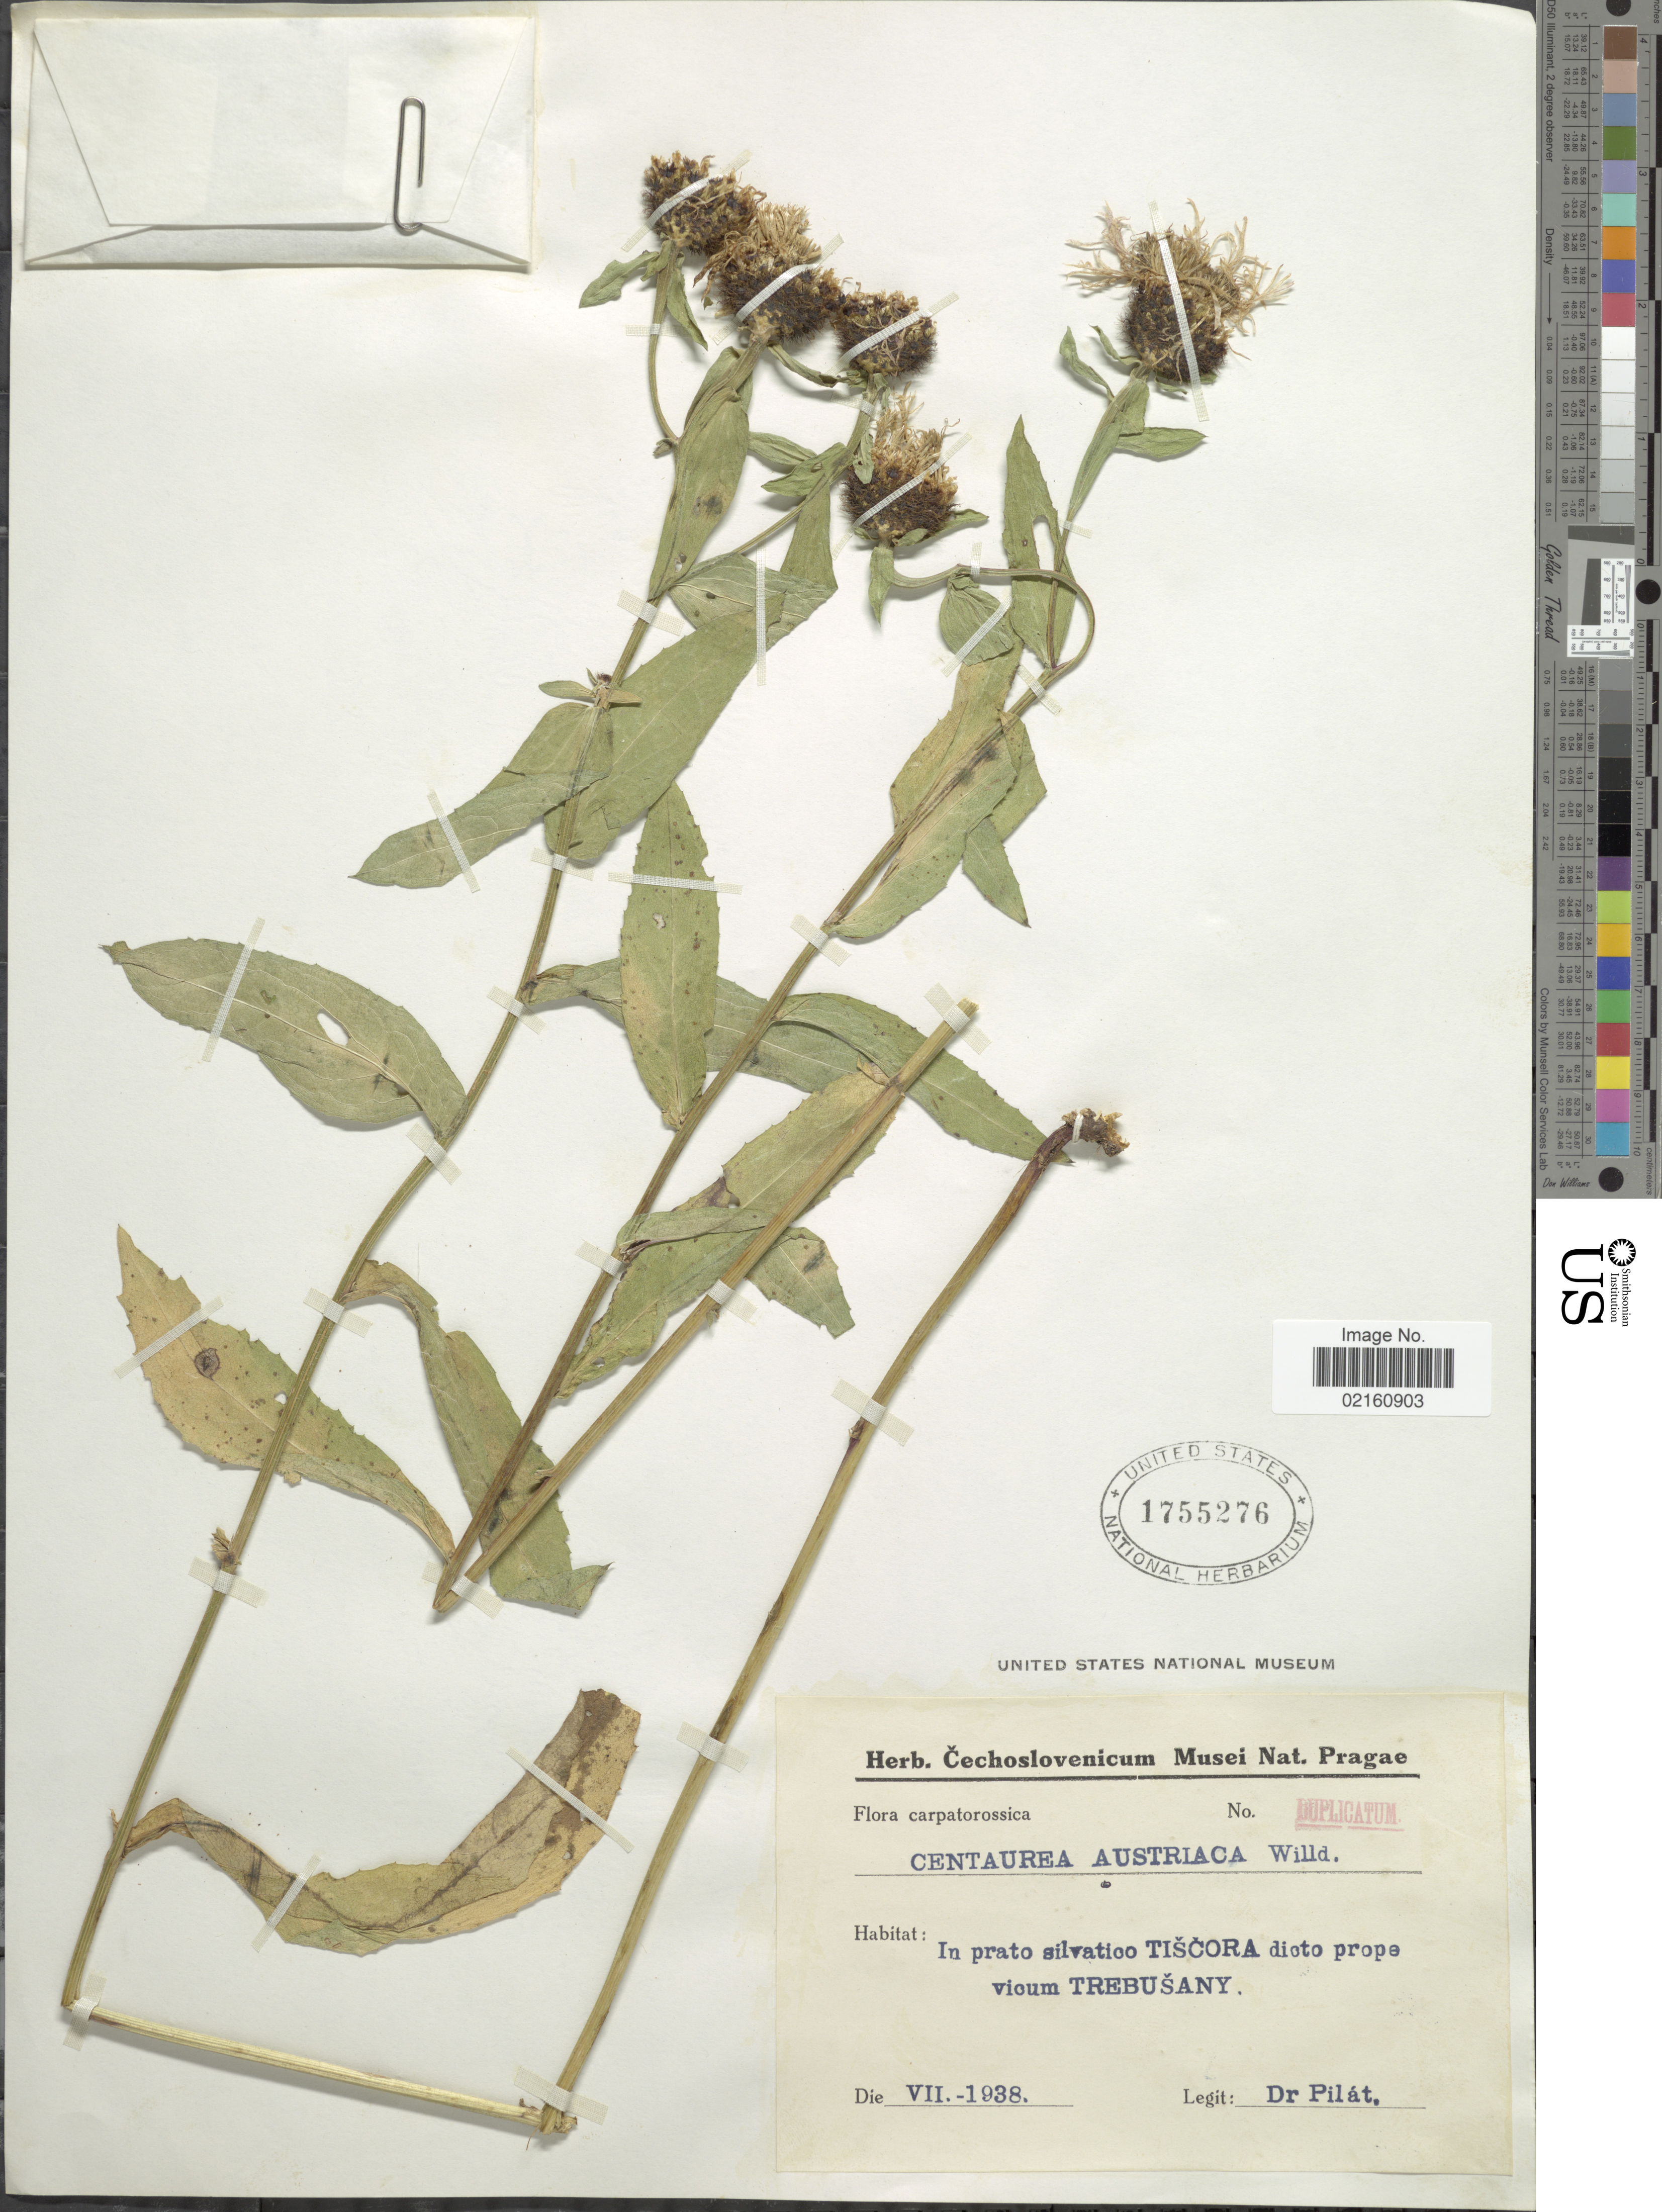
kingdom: Plantae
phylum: Tracheophyta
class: Magnoliopsida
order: Asterales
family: Asteraceae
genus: Centaurea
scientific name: Centaurea phrygia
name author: L.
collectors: Pilát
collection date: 1938-07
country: Ukraine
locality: Tiscora dicto prope vicum Trebusany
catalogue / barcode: US 1755276